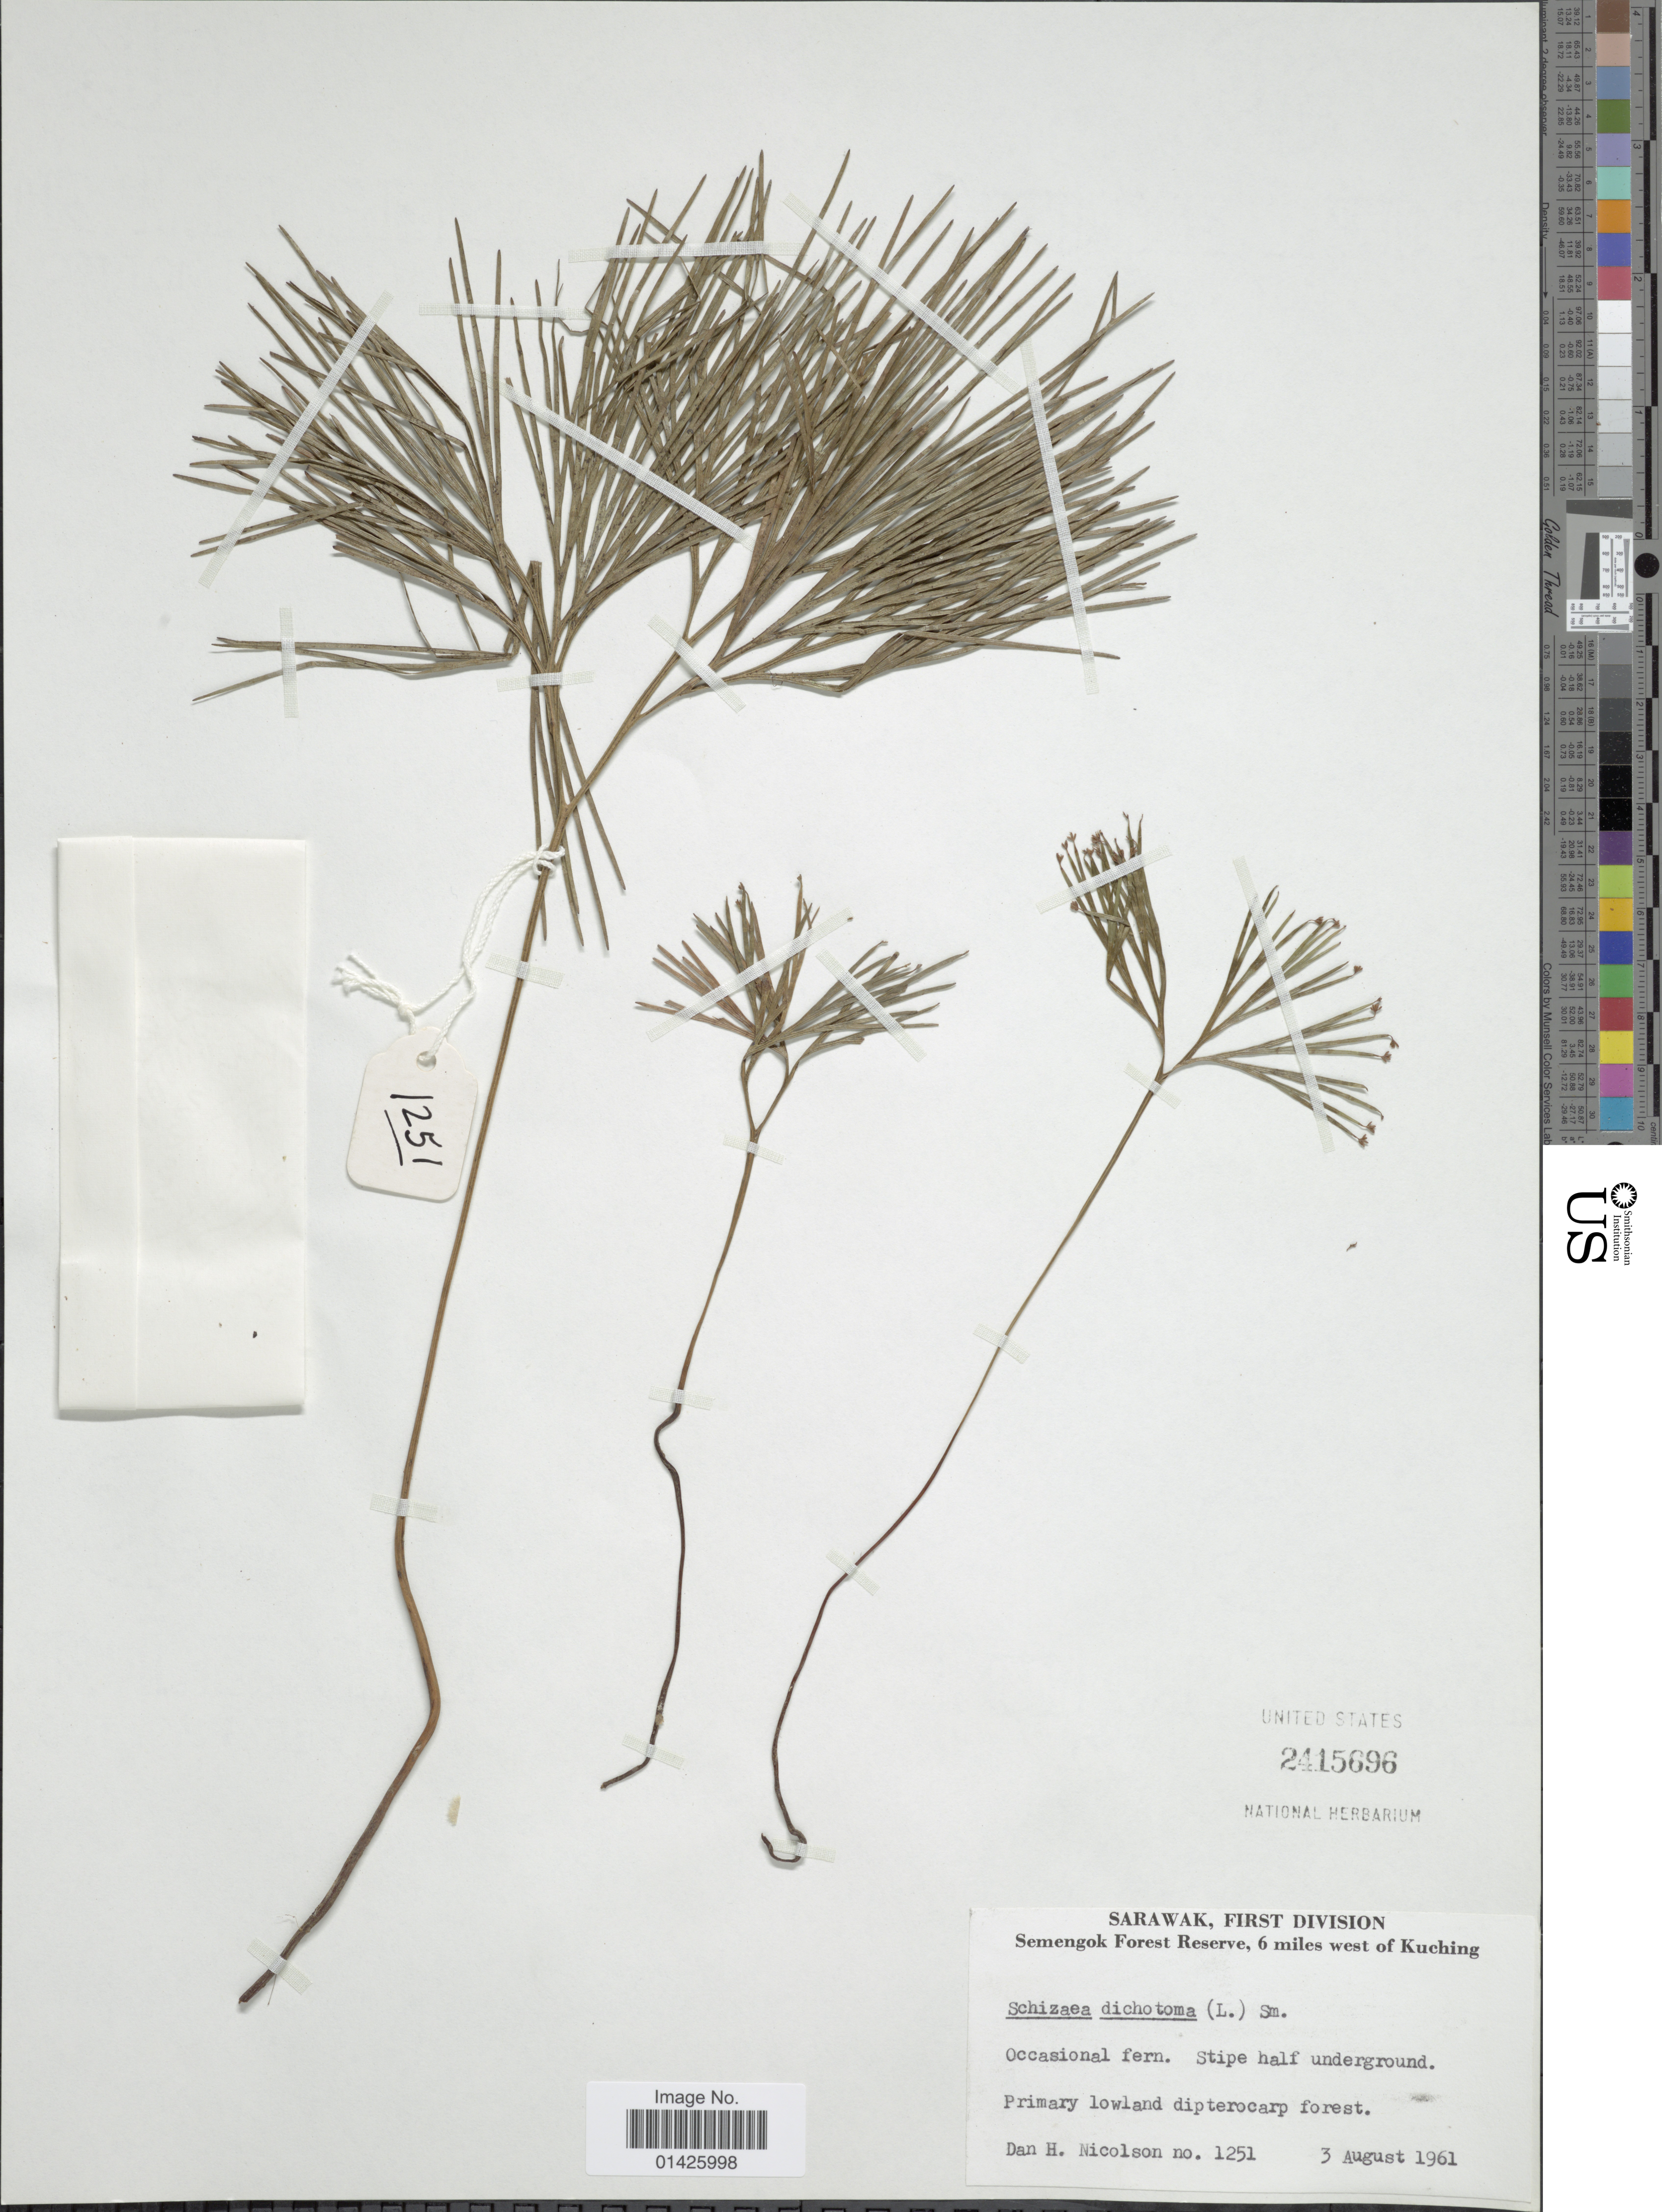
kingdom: Plantae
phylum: Tracheophyta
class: Polypodiopsida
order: Schizaeales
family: Schizaeaceae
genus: Schizaea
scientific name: Schizaea dichotoma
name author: (L.) J. Sm.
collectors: D. H. Nicolson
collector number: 1251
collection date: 1961-08-03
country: Malaysia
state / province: Sarawak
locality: First Divison, Semengok Forest Reserve, 6 miles west of Kuching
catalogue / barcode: US 2415696